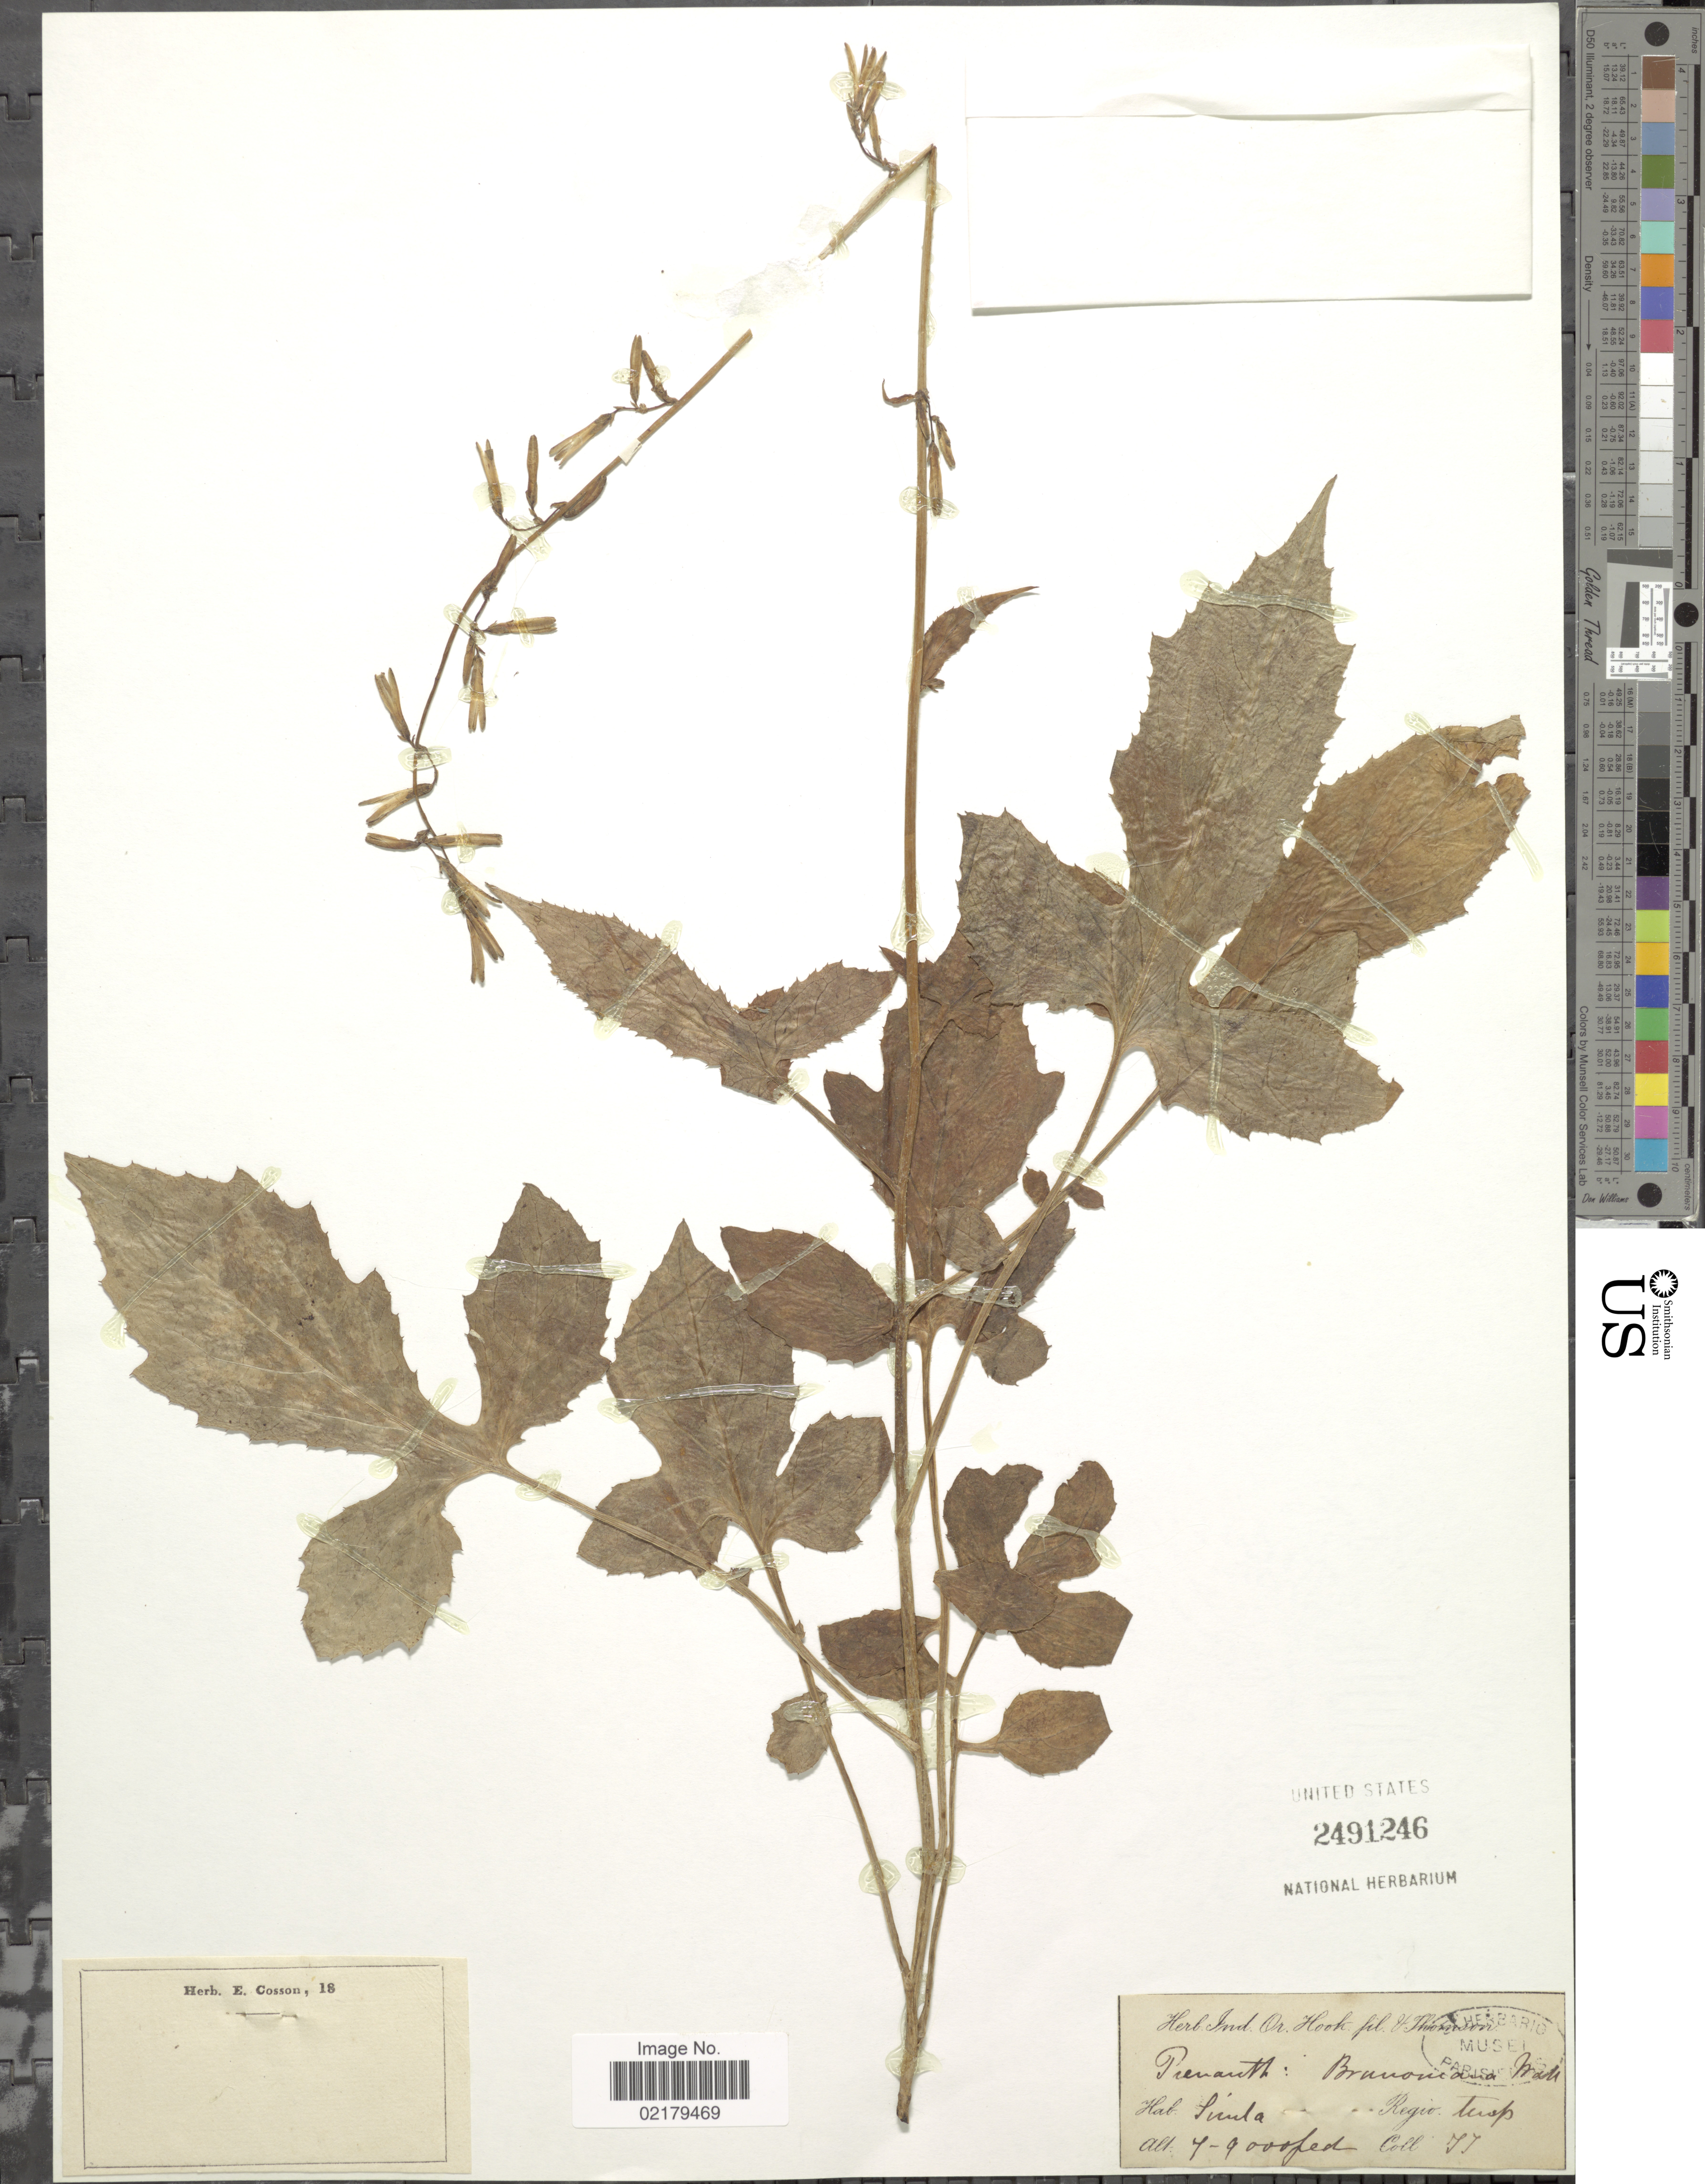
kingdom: Plantae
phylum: Tracheophyta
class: Magnoliopsida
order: Asterales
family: Asteraceae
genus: Lactuca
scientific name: Lactuca brunoniana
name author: (DC.) C.B. Clarke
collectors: T. Thomson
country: India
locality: Simla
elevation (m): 2134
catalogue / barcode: US 2491246